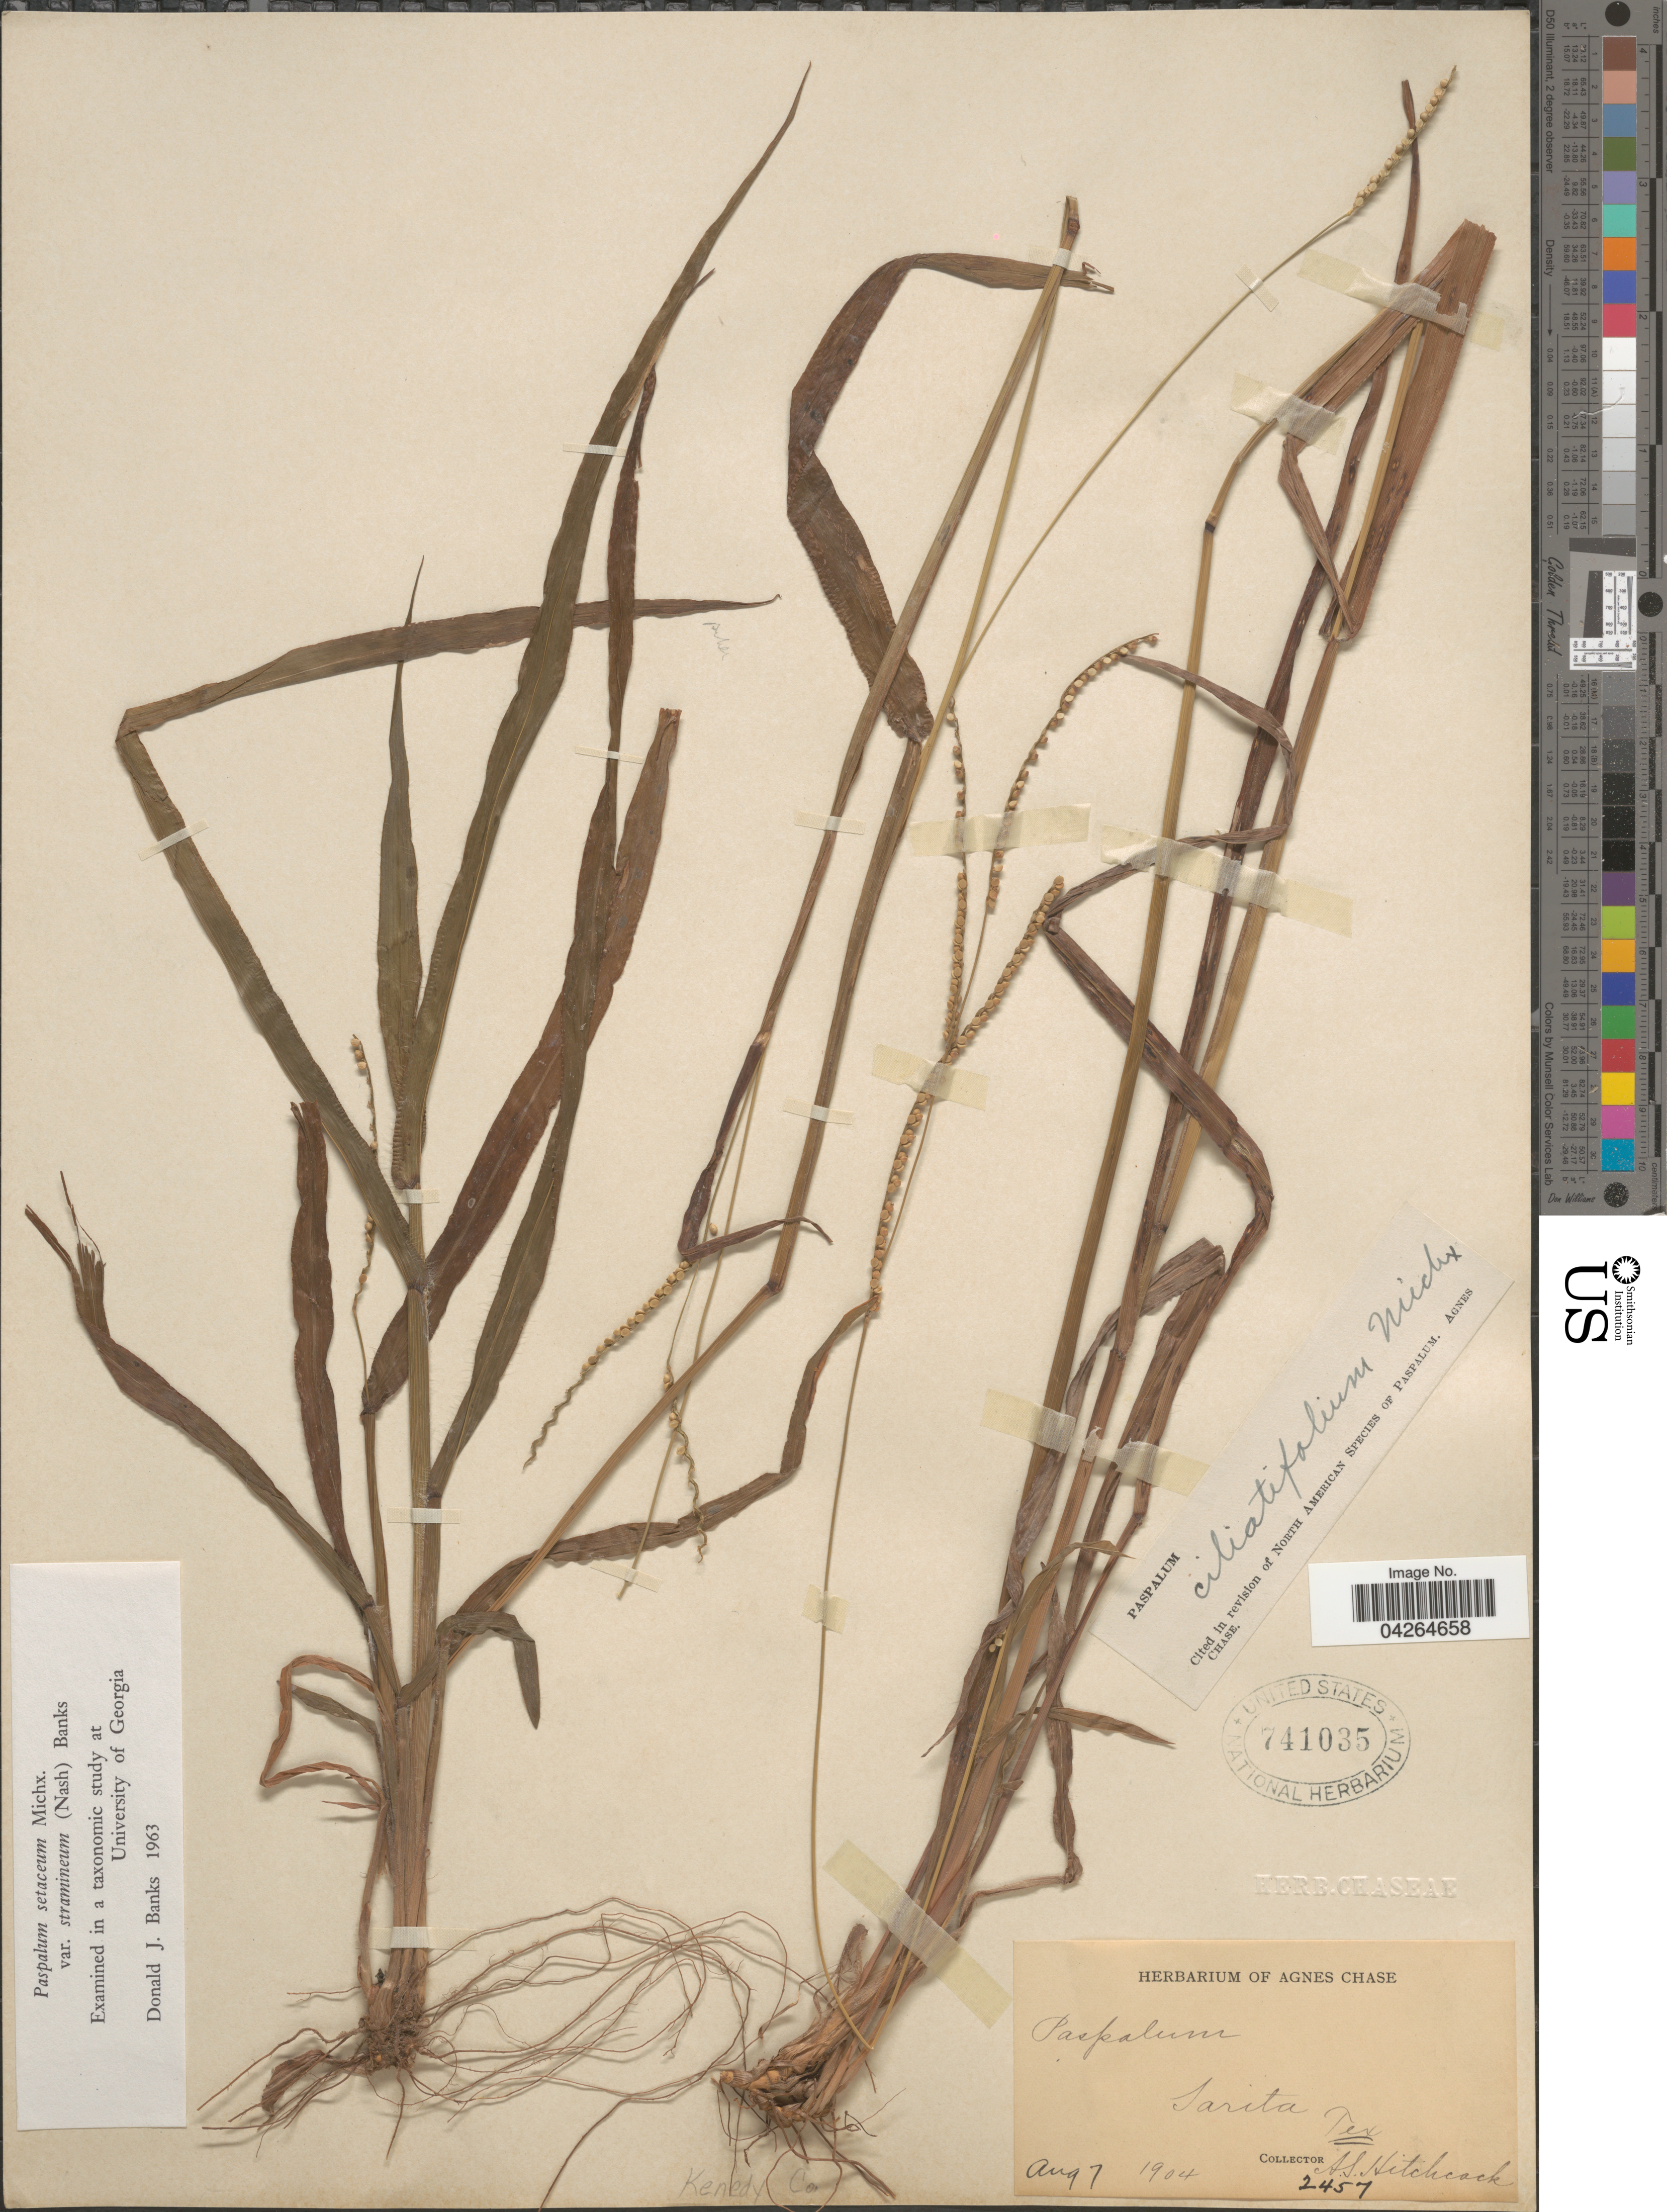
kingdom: Plantae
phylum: Tracheophyta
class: Liliopsida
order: Poales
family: Poaceae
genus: Paspalum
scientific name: Paspalum setaceum var. stramineum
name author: (Nash) D.J. Banks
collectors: A. S. Hitchcock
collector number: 2457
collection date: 1904-08-07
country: United States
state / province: Texas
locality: Sarita. Kenedy Co.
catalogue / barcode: US 741035